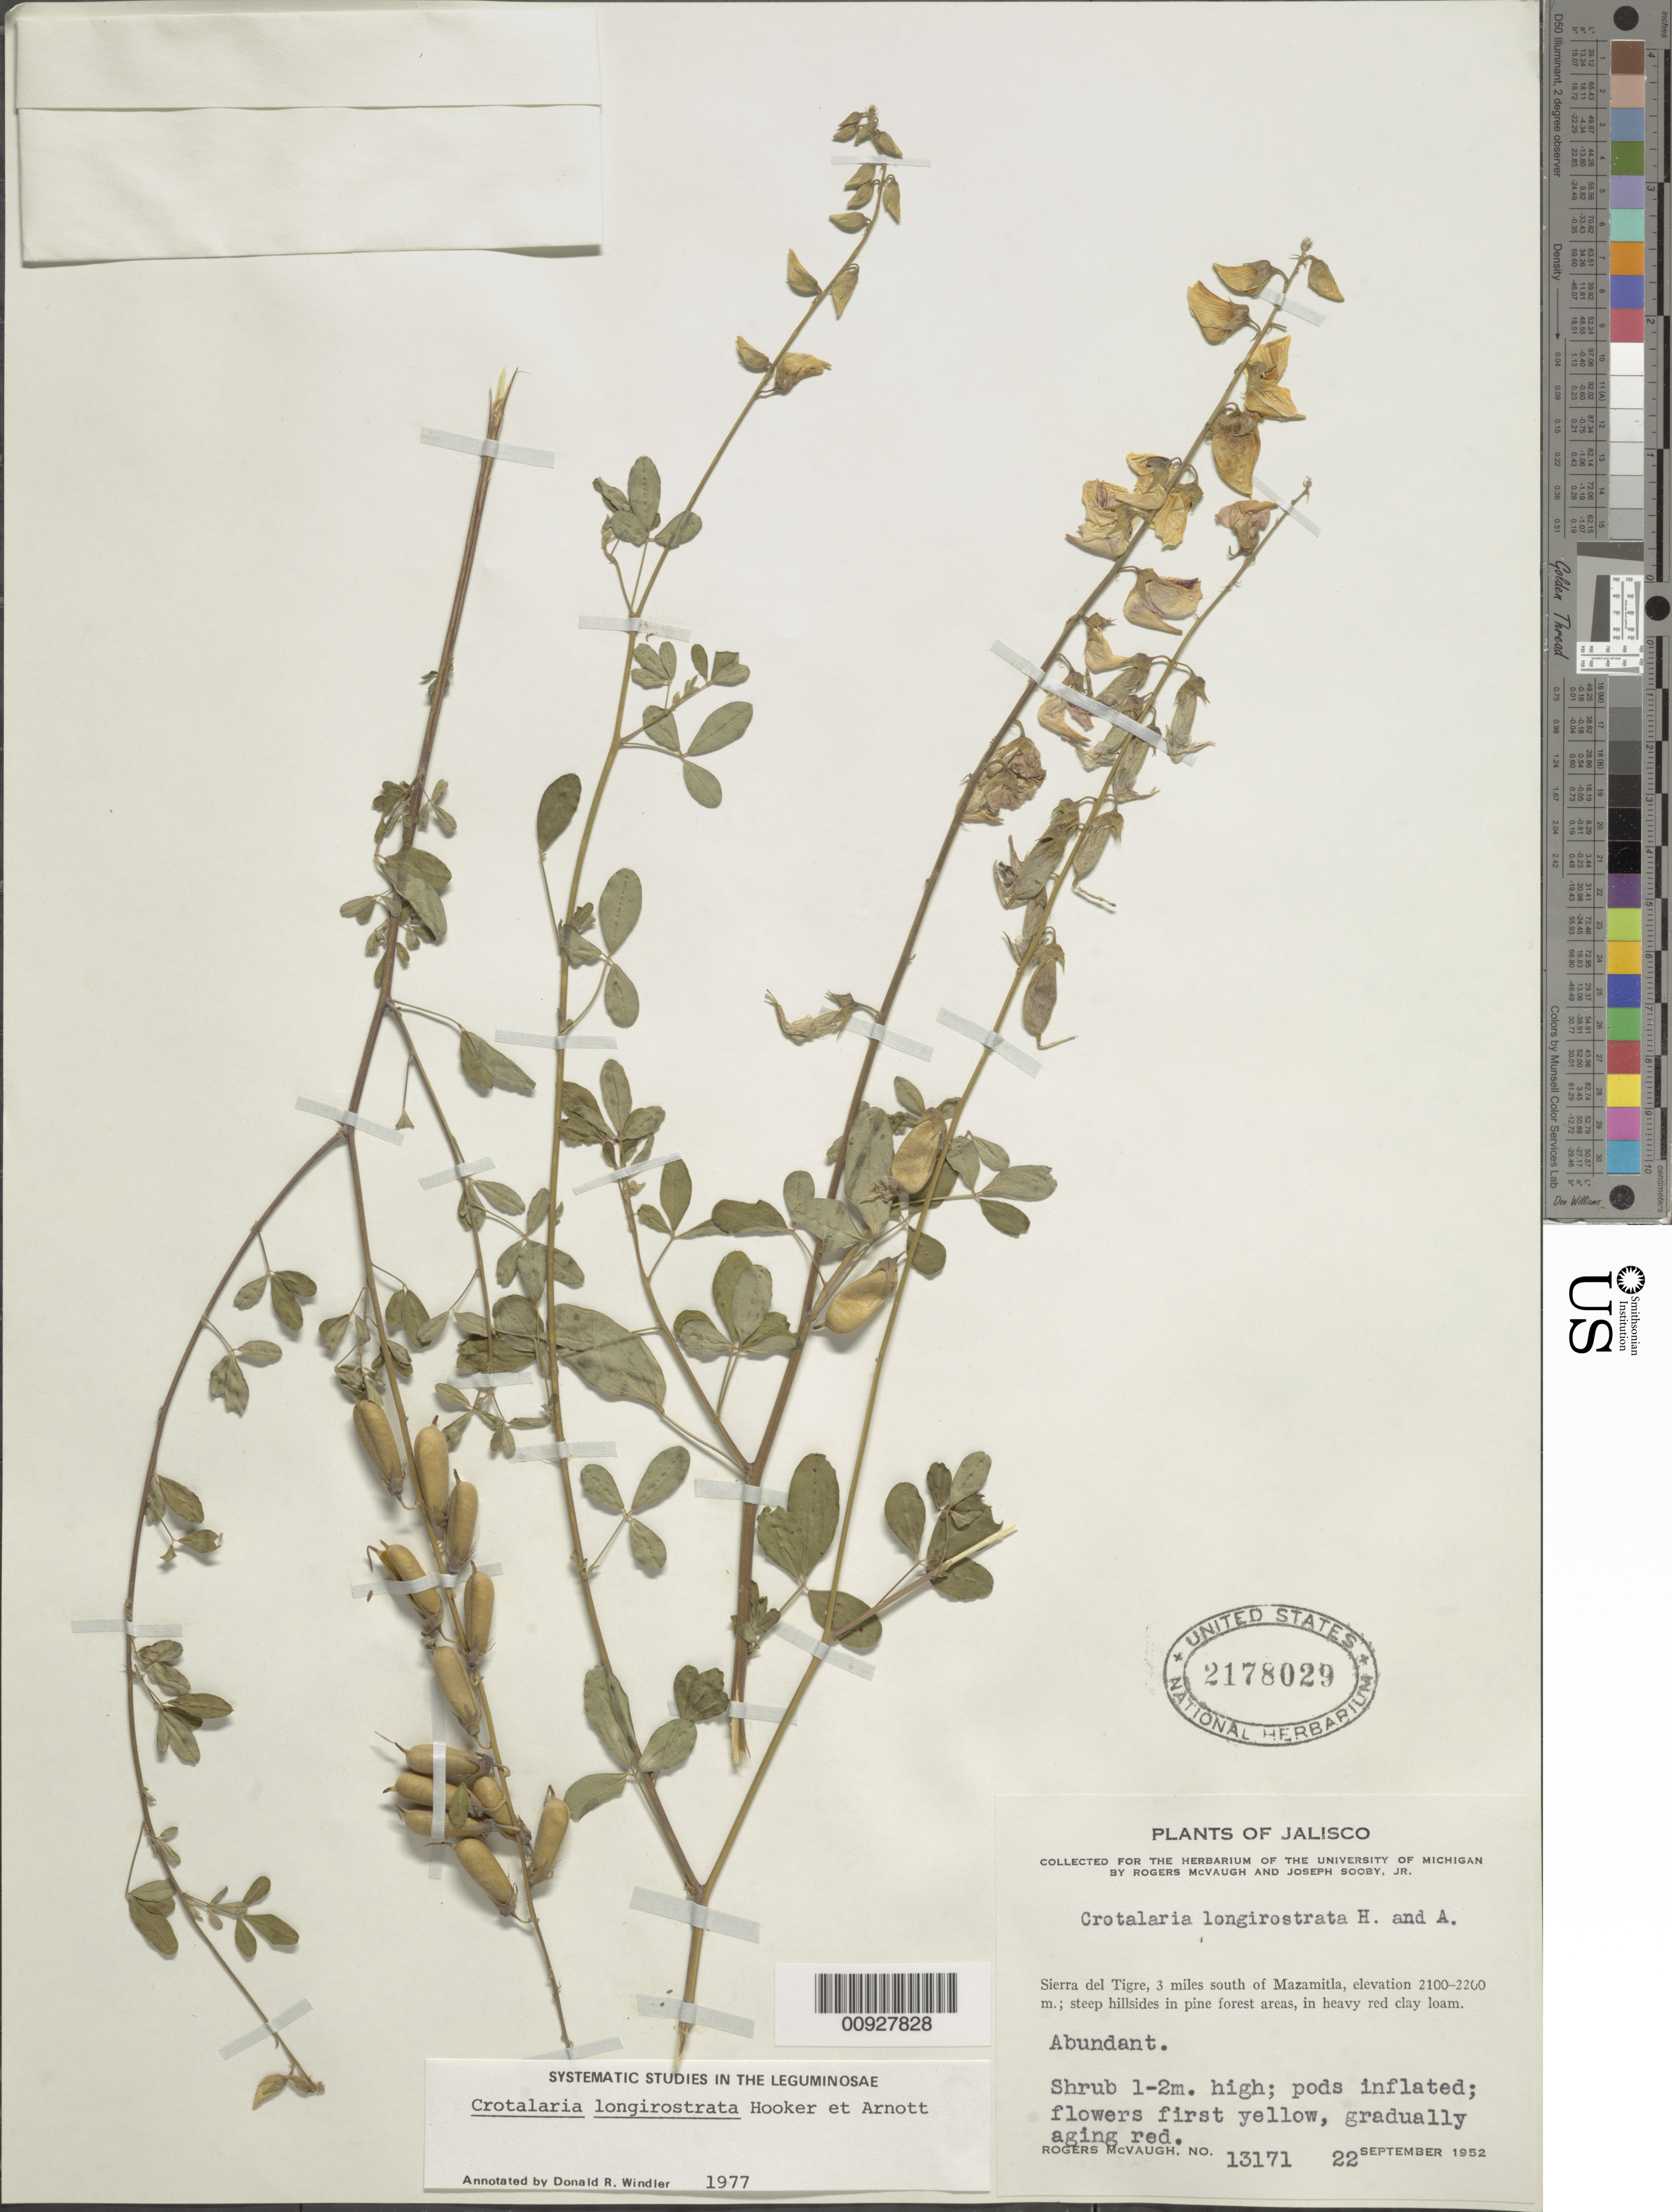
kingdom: Plantae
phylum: Tracheophyta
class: Magnoliopsida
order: Fabales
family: Fabaceae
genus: Crotalaria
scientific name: Crotalaria longirostrata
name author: Hook. & Arn.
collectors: R. McVaugh & J. Sooby Jr.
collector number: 13171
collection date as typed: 22 Sep 1952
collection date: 1952-09-22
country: Mexico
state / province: Jalisco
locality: Sierra del Tigre, 3 miles south of Mazamitla.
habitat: Steep hillsides in pine forest areas, in heavy red clay loam.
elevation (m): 2200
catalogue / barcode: US 2178029